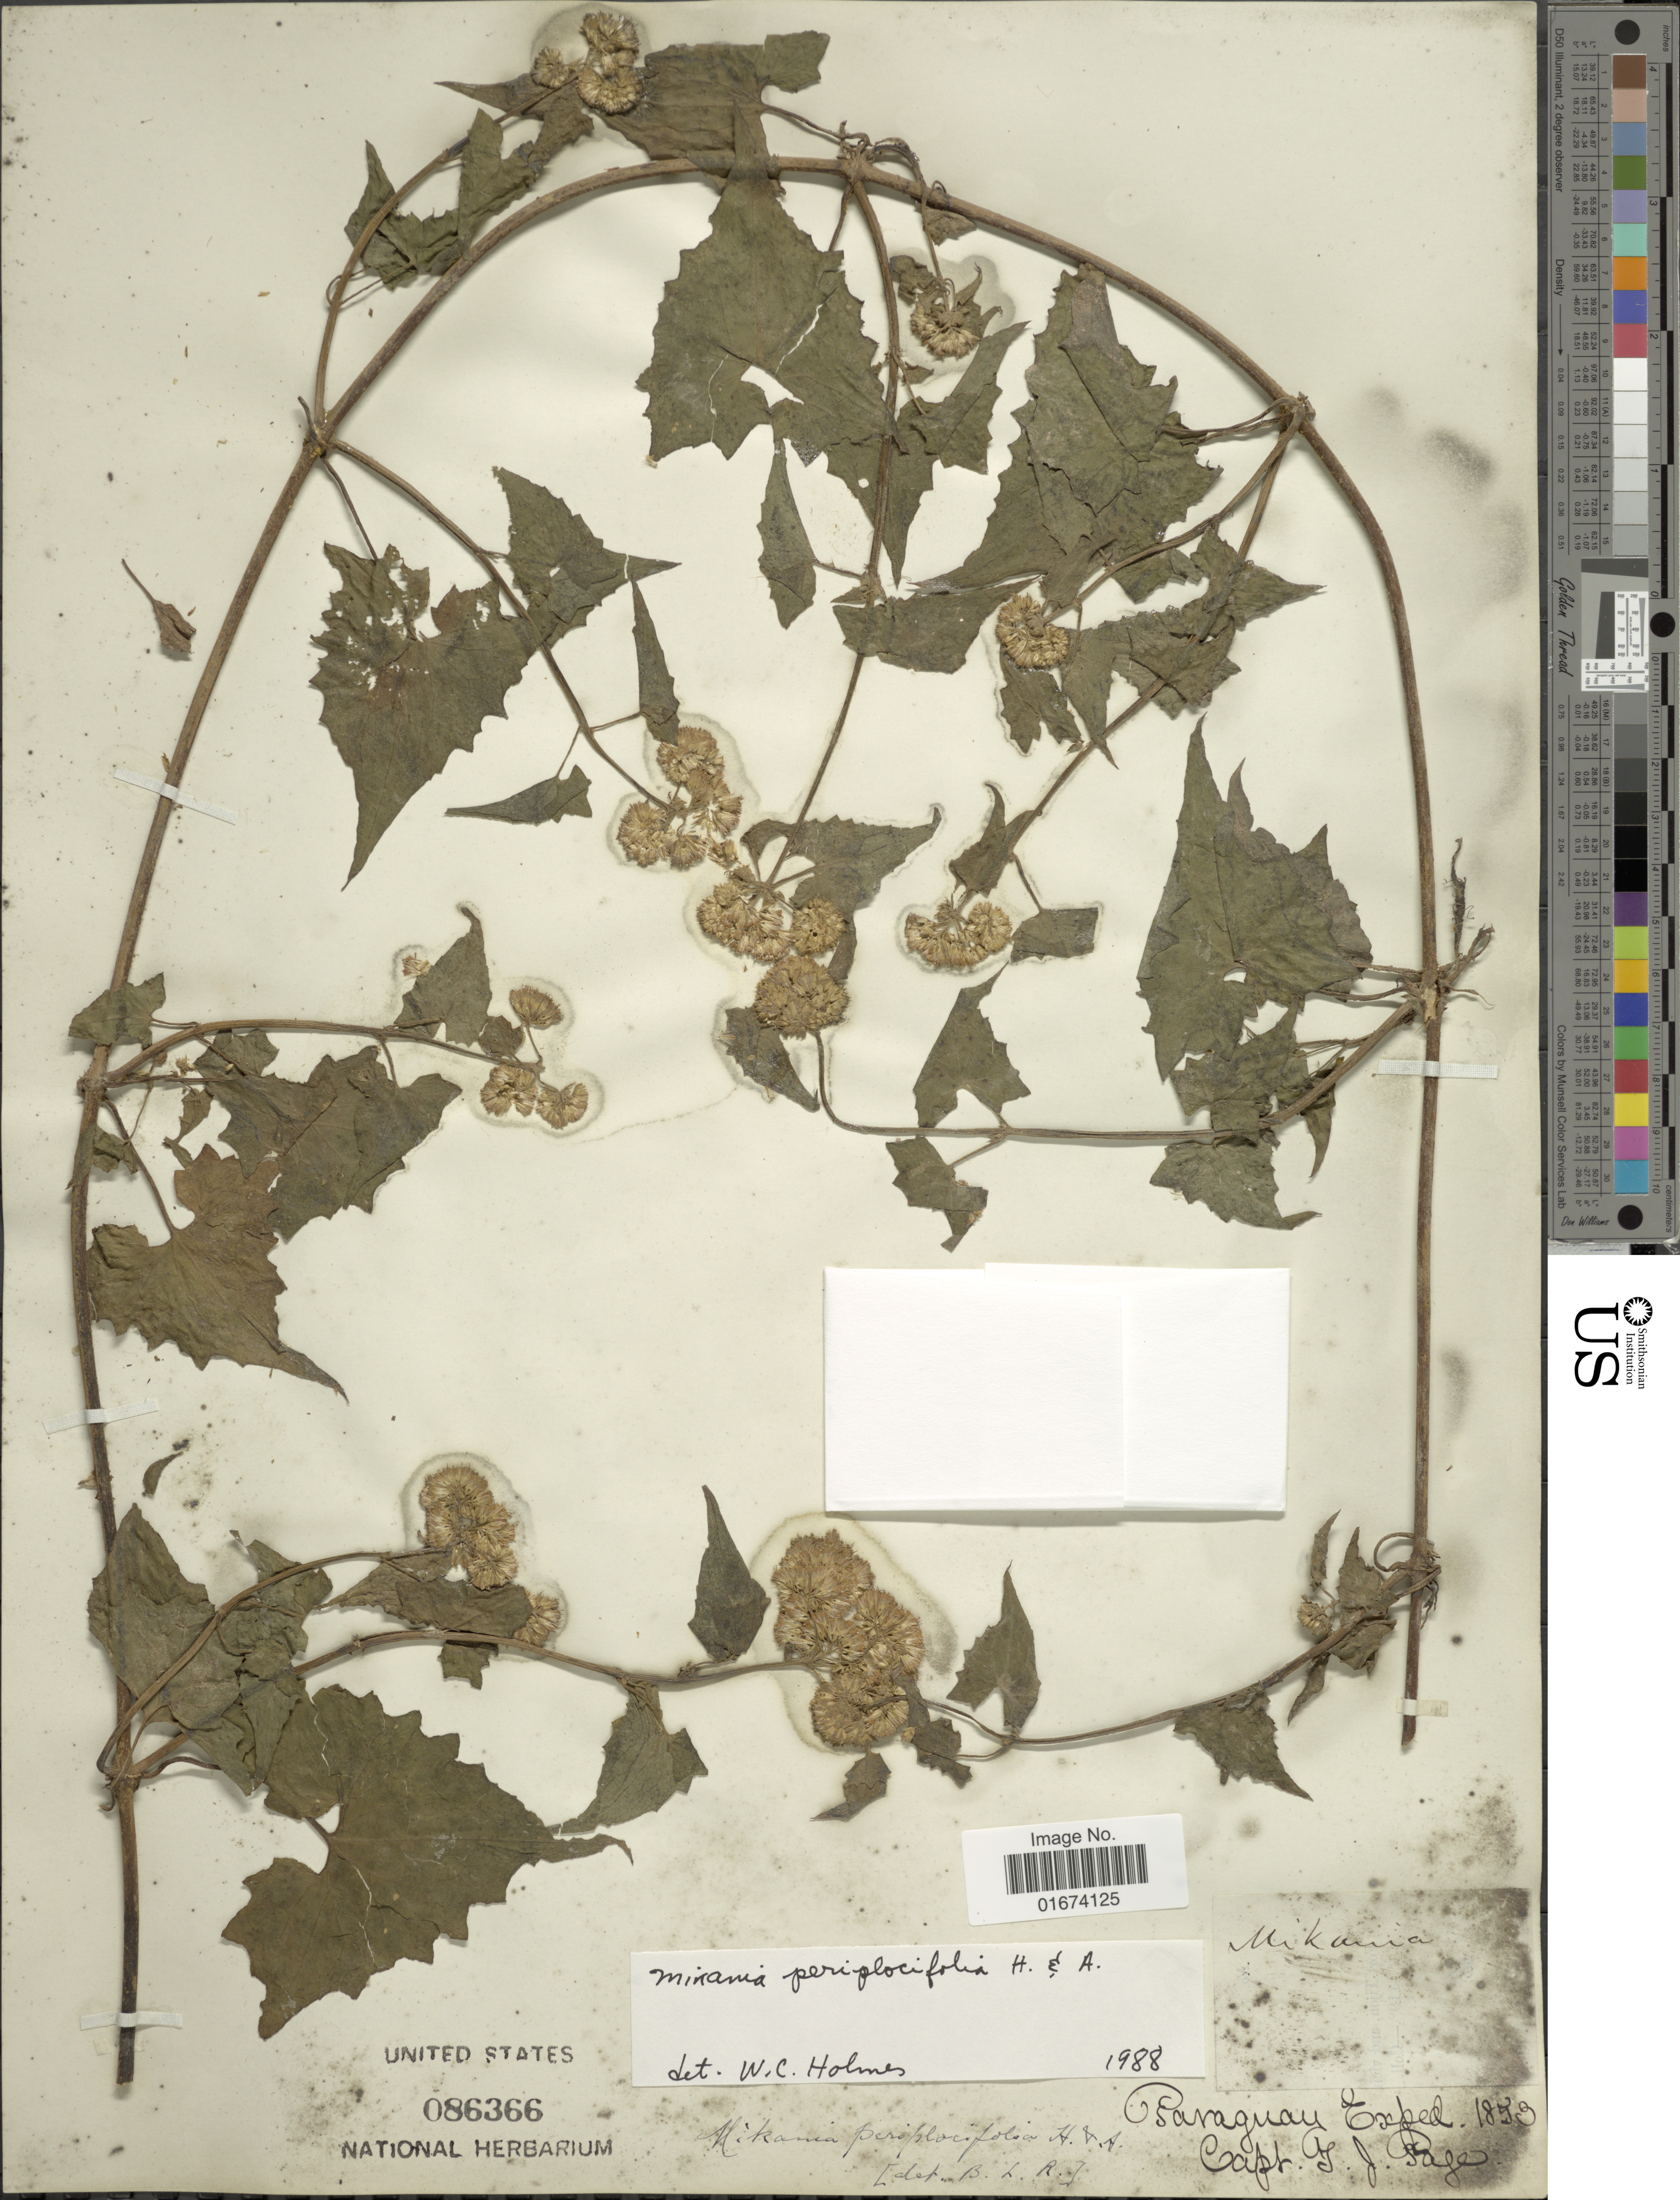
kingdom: Plantae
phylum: Tracheophyta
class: Magnoliopsida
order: Asterales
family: Asteraceae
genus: Mikania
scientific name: Mikania periplocifolia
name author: Hook. & Arn.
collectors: T. J. Page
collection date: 1853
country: Paraguay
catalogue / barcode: US 86366